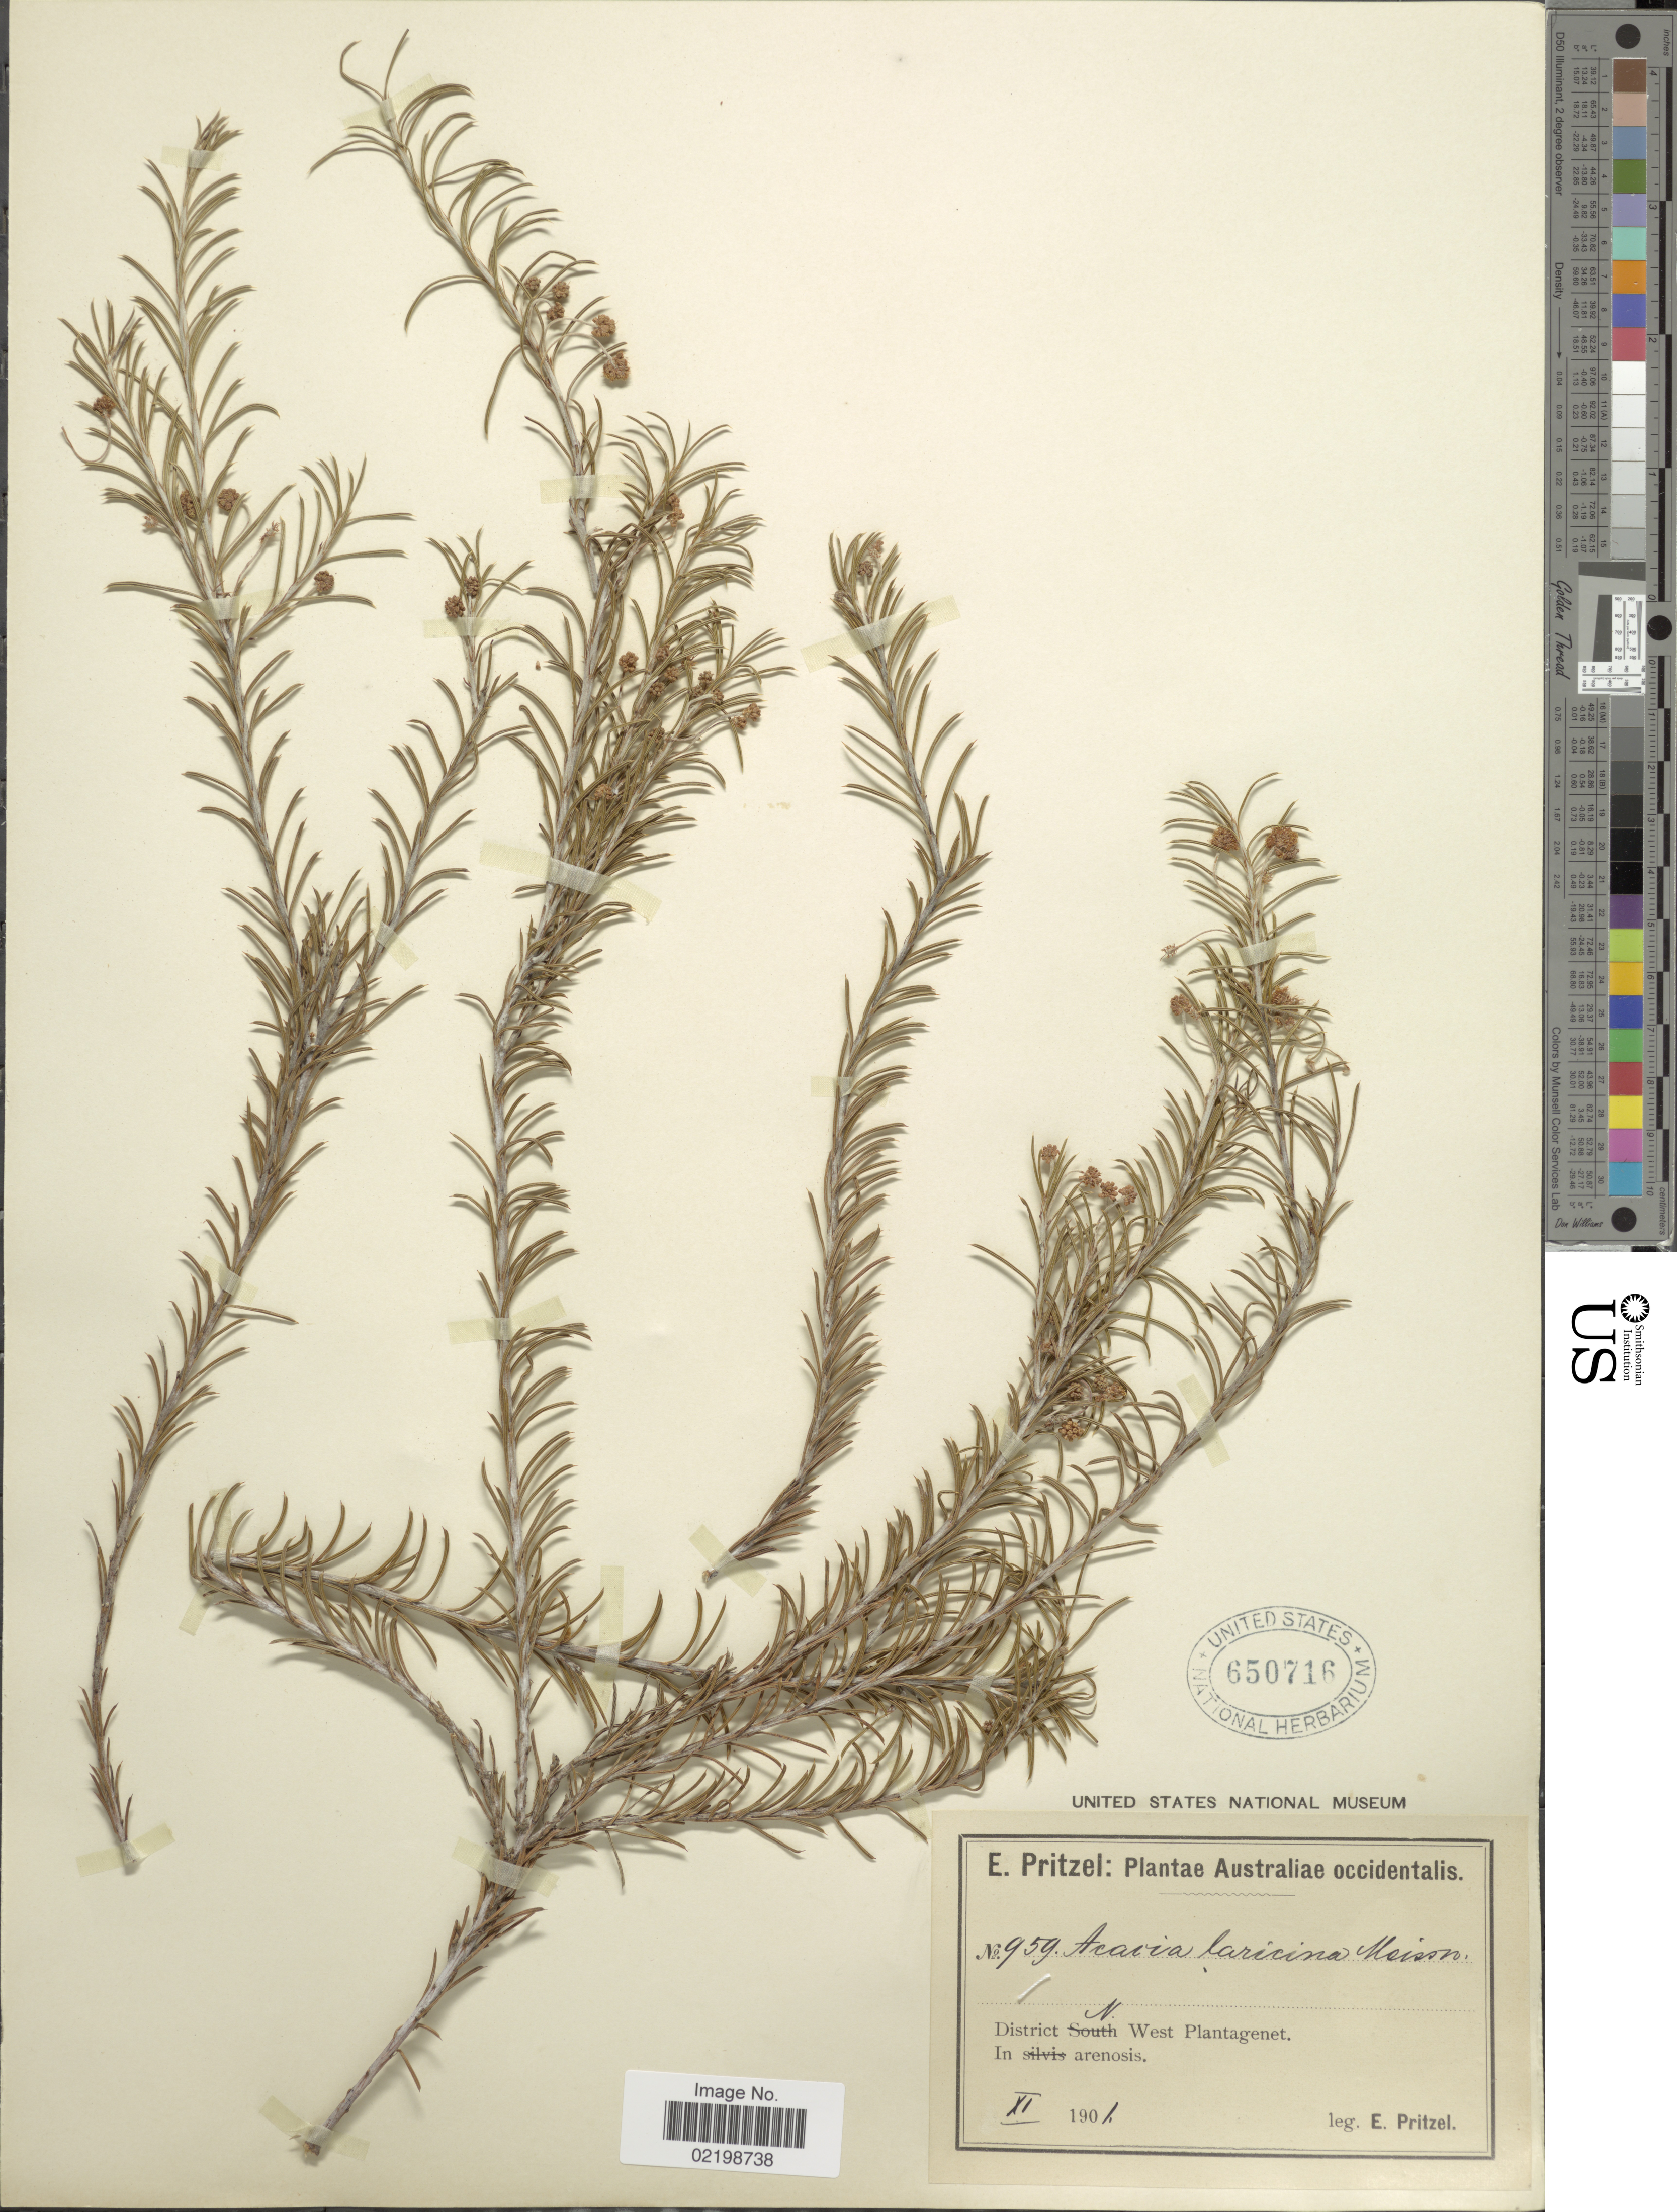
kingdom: Plantae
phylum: Tracheophyta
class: Magnoliopsida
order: Fabales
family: Fabaceae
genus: Acacia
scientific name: Acacia laricina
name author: Meissner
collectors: E. G. Pritzel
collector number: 959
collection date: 1901-11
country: Australia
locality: District N. West Plantagenet. In arenosis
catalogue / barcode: US 650716